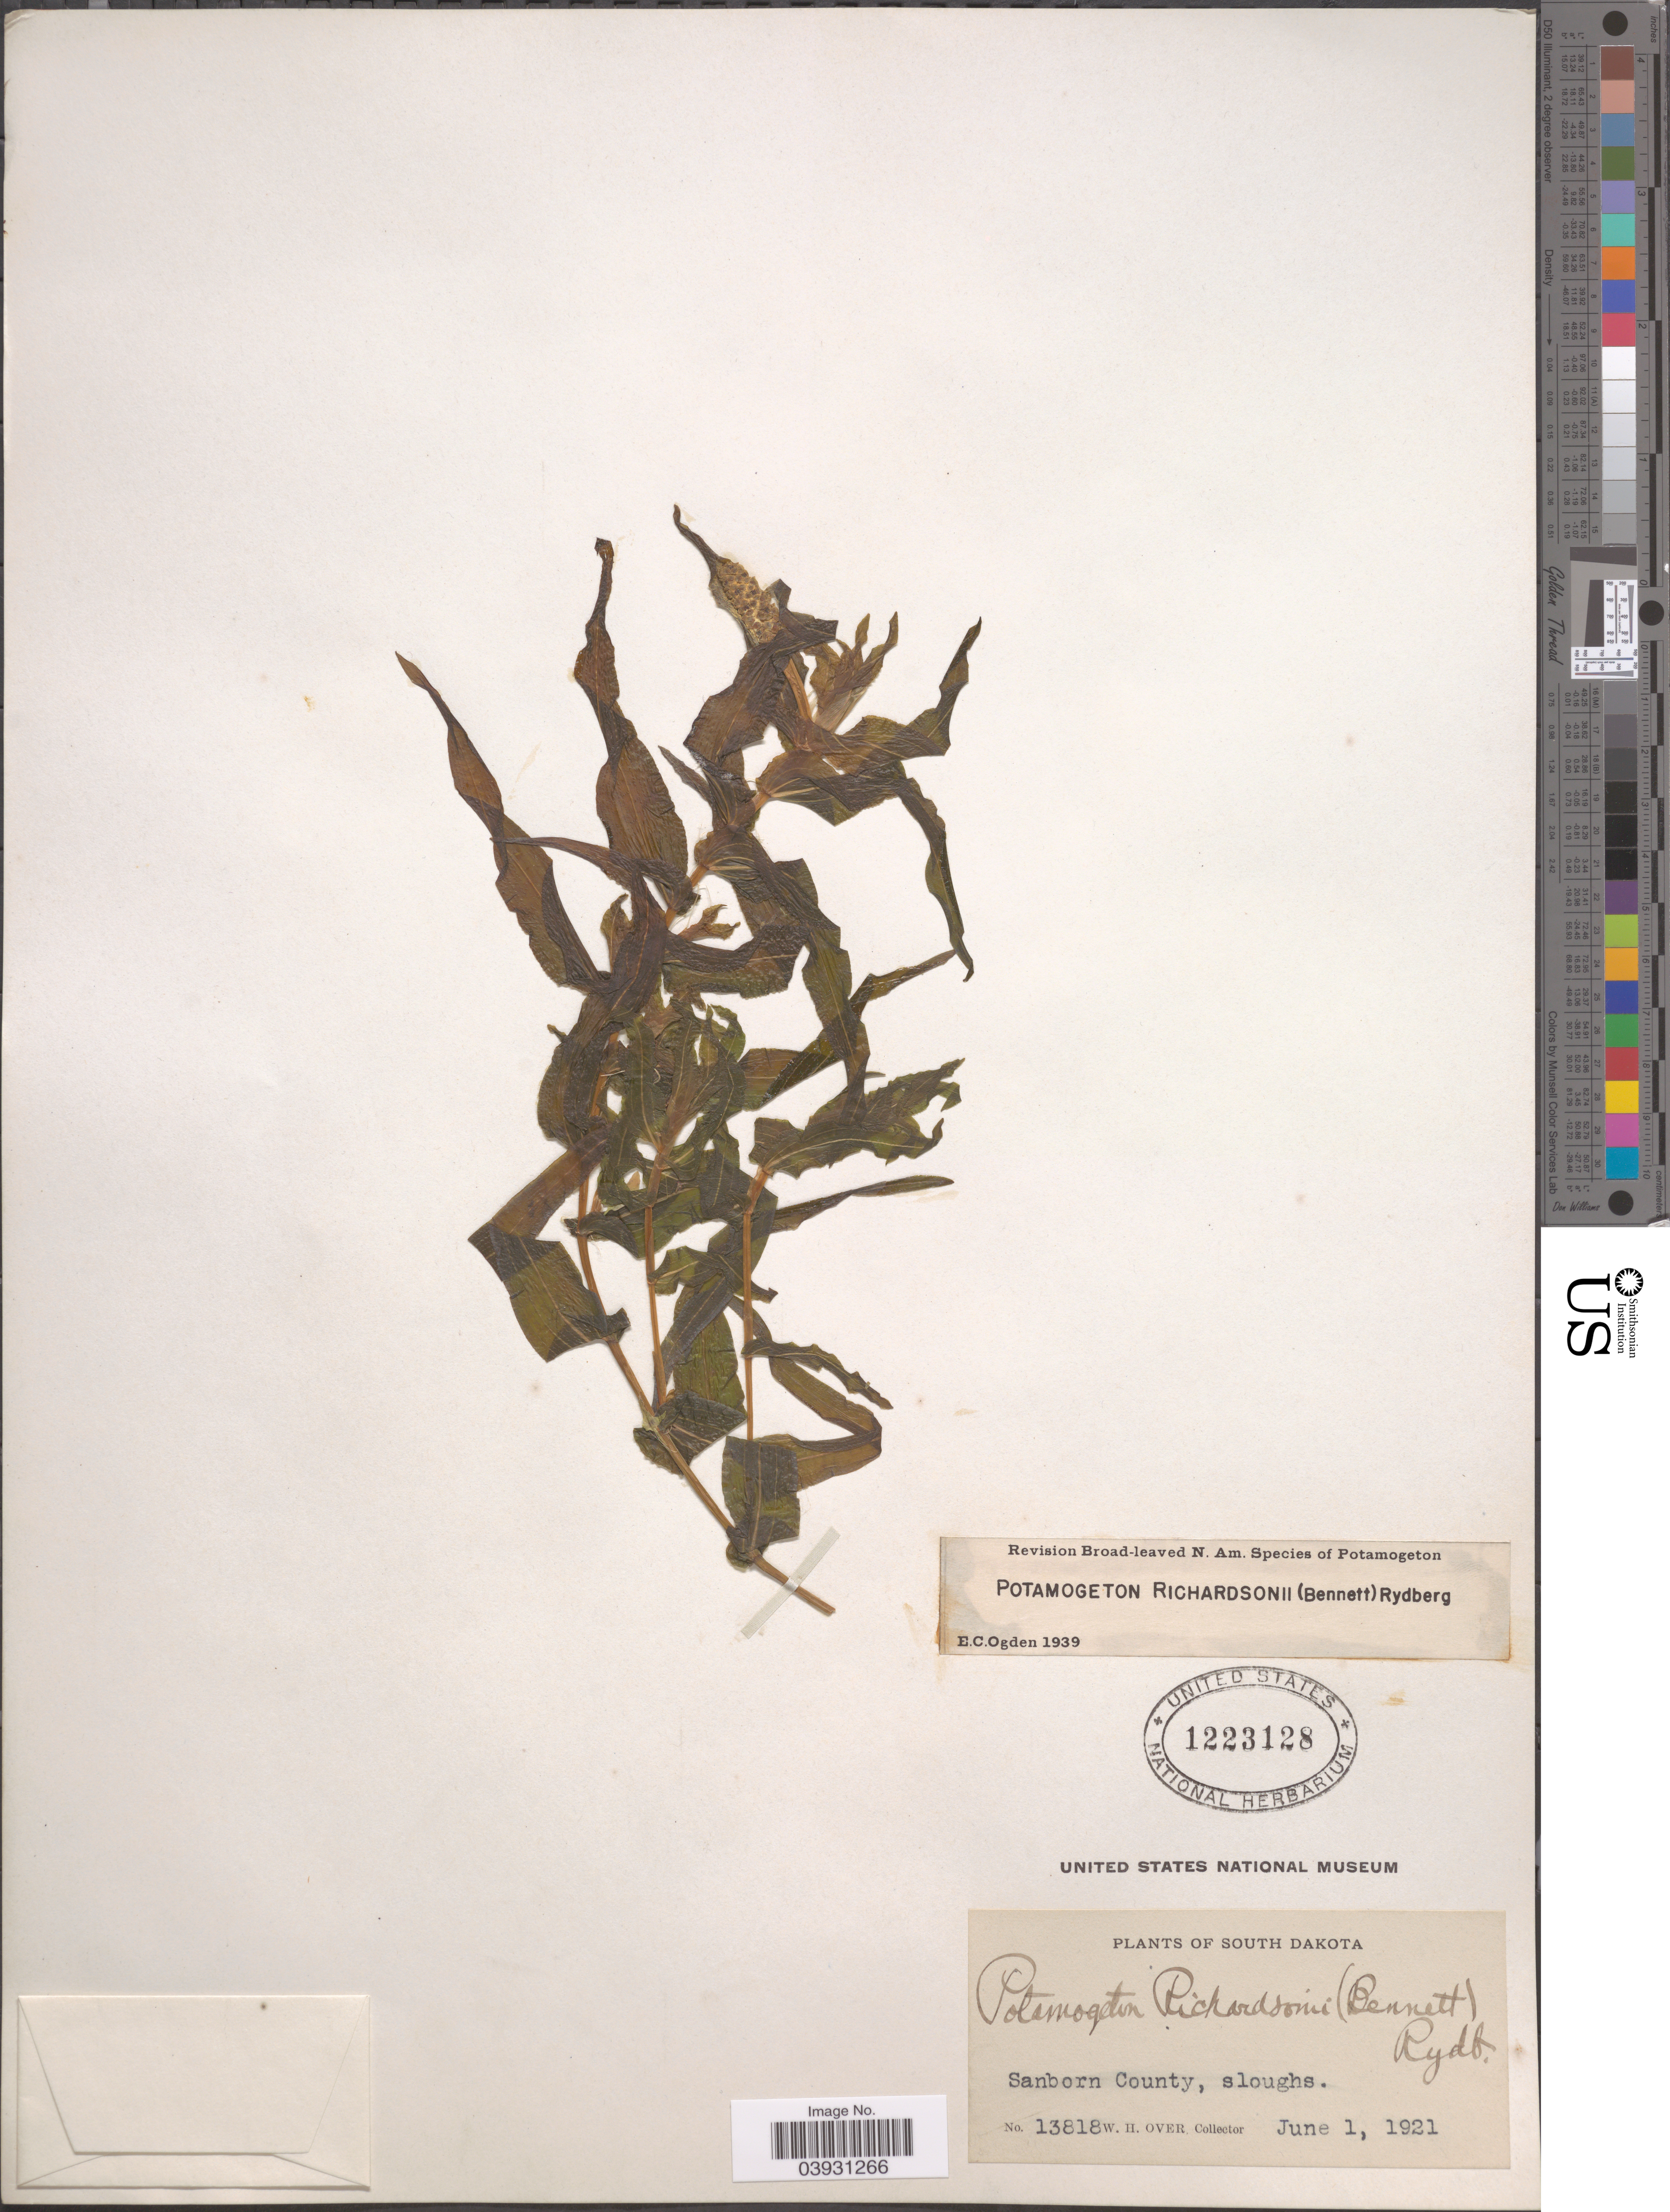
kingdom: Plantae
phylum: Tracheophyta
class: Liliopsida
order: Alismatales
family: Potamogetonaceae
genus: Potamogeton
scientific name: Potamogeton richardsonii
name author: (A.W. Benn.) Rydb.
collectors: W. Over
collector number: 13818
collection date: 1921-06-01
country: United States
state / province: South Dakota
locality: Sanborn County, sloughs.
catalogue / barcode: US 1223128